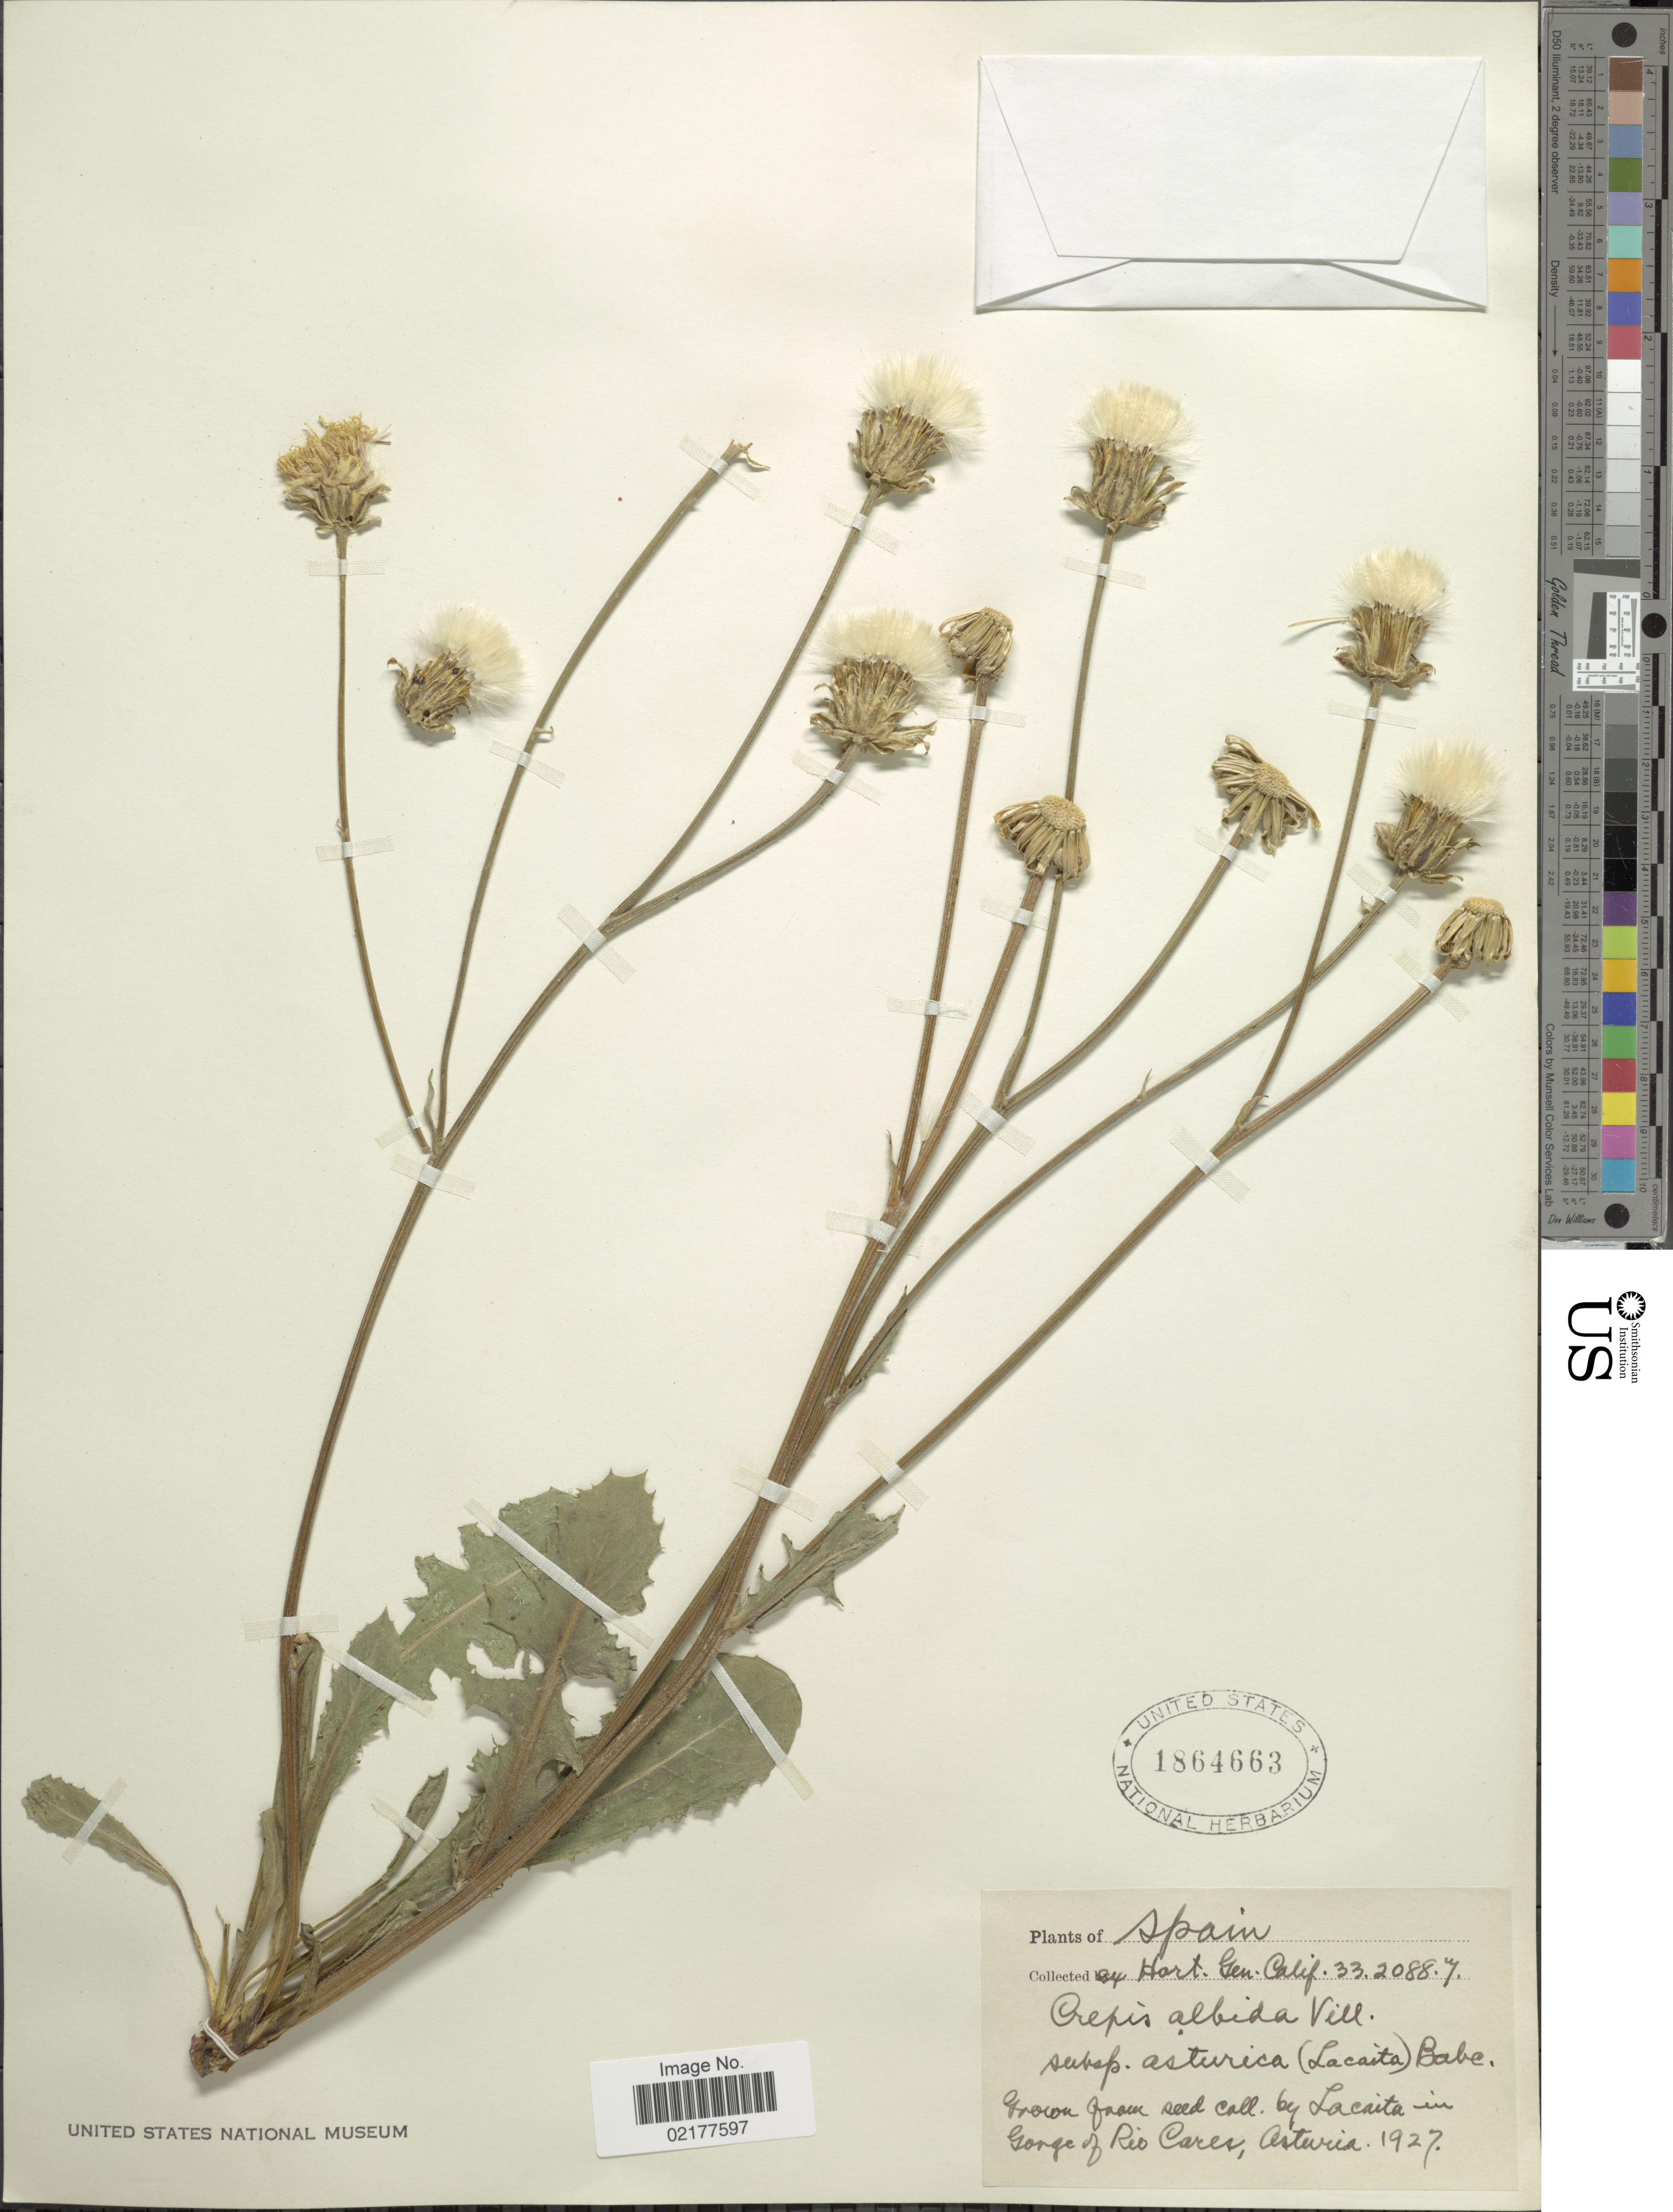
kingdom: Plantae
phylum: Tracheophyta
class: Magnoliopsida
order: Asterales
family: Asteraceae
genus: Crepis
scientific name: Crepis alpestris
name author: (Jacq.) Tausch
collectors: Hort. Gen. Calif.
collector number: s.n.?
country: Spain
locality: Hort. Gen. Calif. 33.2088.7 [unsure placement]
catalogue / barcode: US 1864663